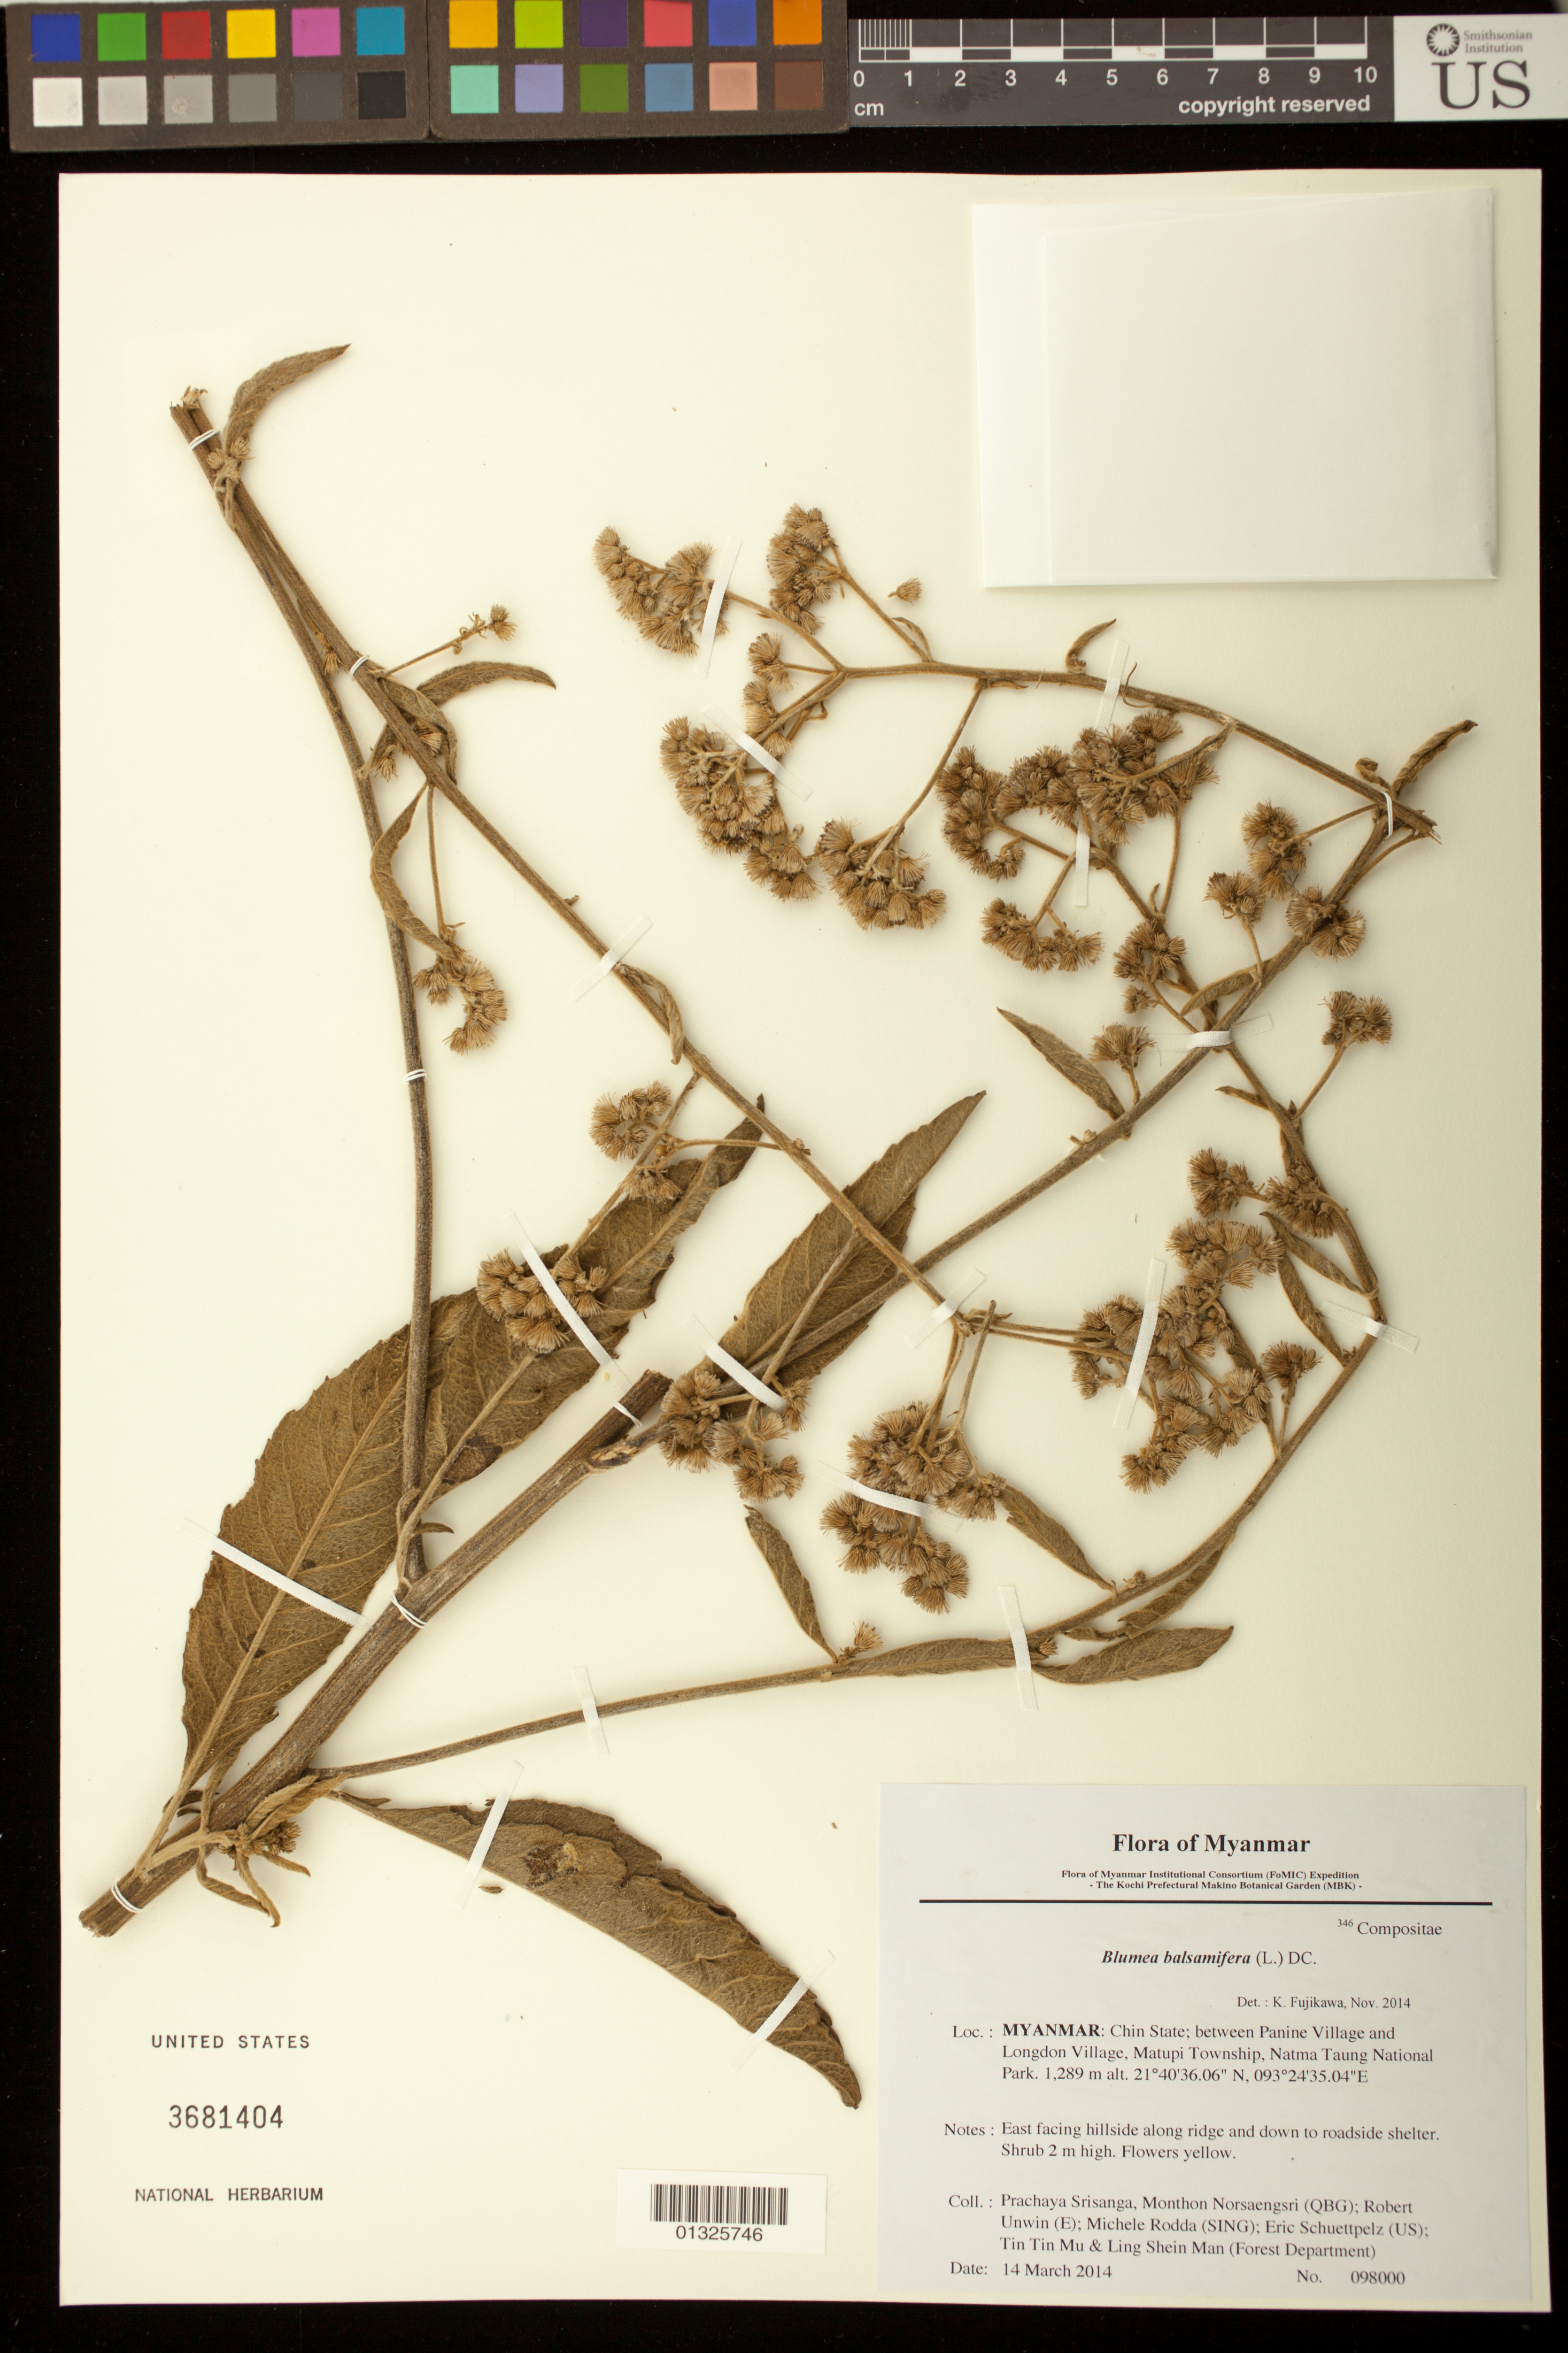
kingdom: Plantae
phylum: Tracheophyta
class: Magnoliopsida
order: Asterales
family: Asteraceae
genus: Blumea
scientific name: Blumea balsamifera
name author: (L.) DC.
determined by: Fujikawa, Kazumi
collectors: P. Srisanga, M. Norsaengsri, R. Unwin, M. Rodda, E. Schuettpelz, Tin Tin Mu & Ling Shein Man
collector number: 98000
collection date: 2014-03-14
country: Myanmar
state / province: Chin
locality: Between Panine Village and Longdon Village, Matupi Township, Natma Taung National Park.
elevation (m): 1289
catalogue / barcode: US 3681404